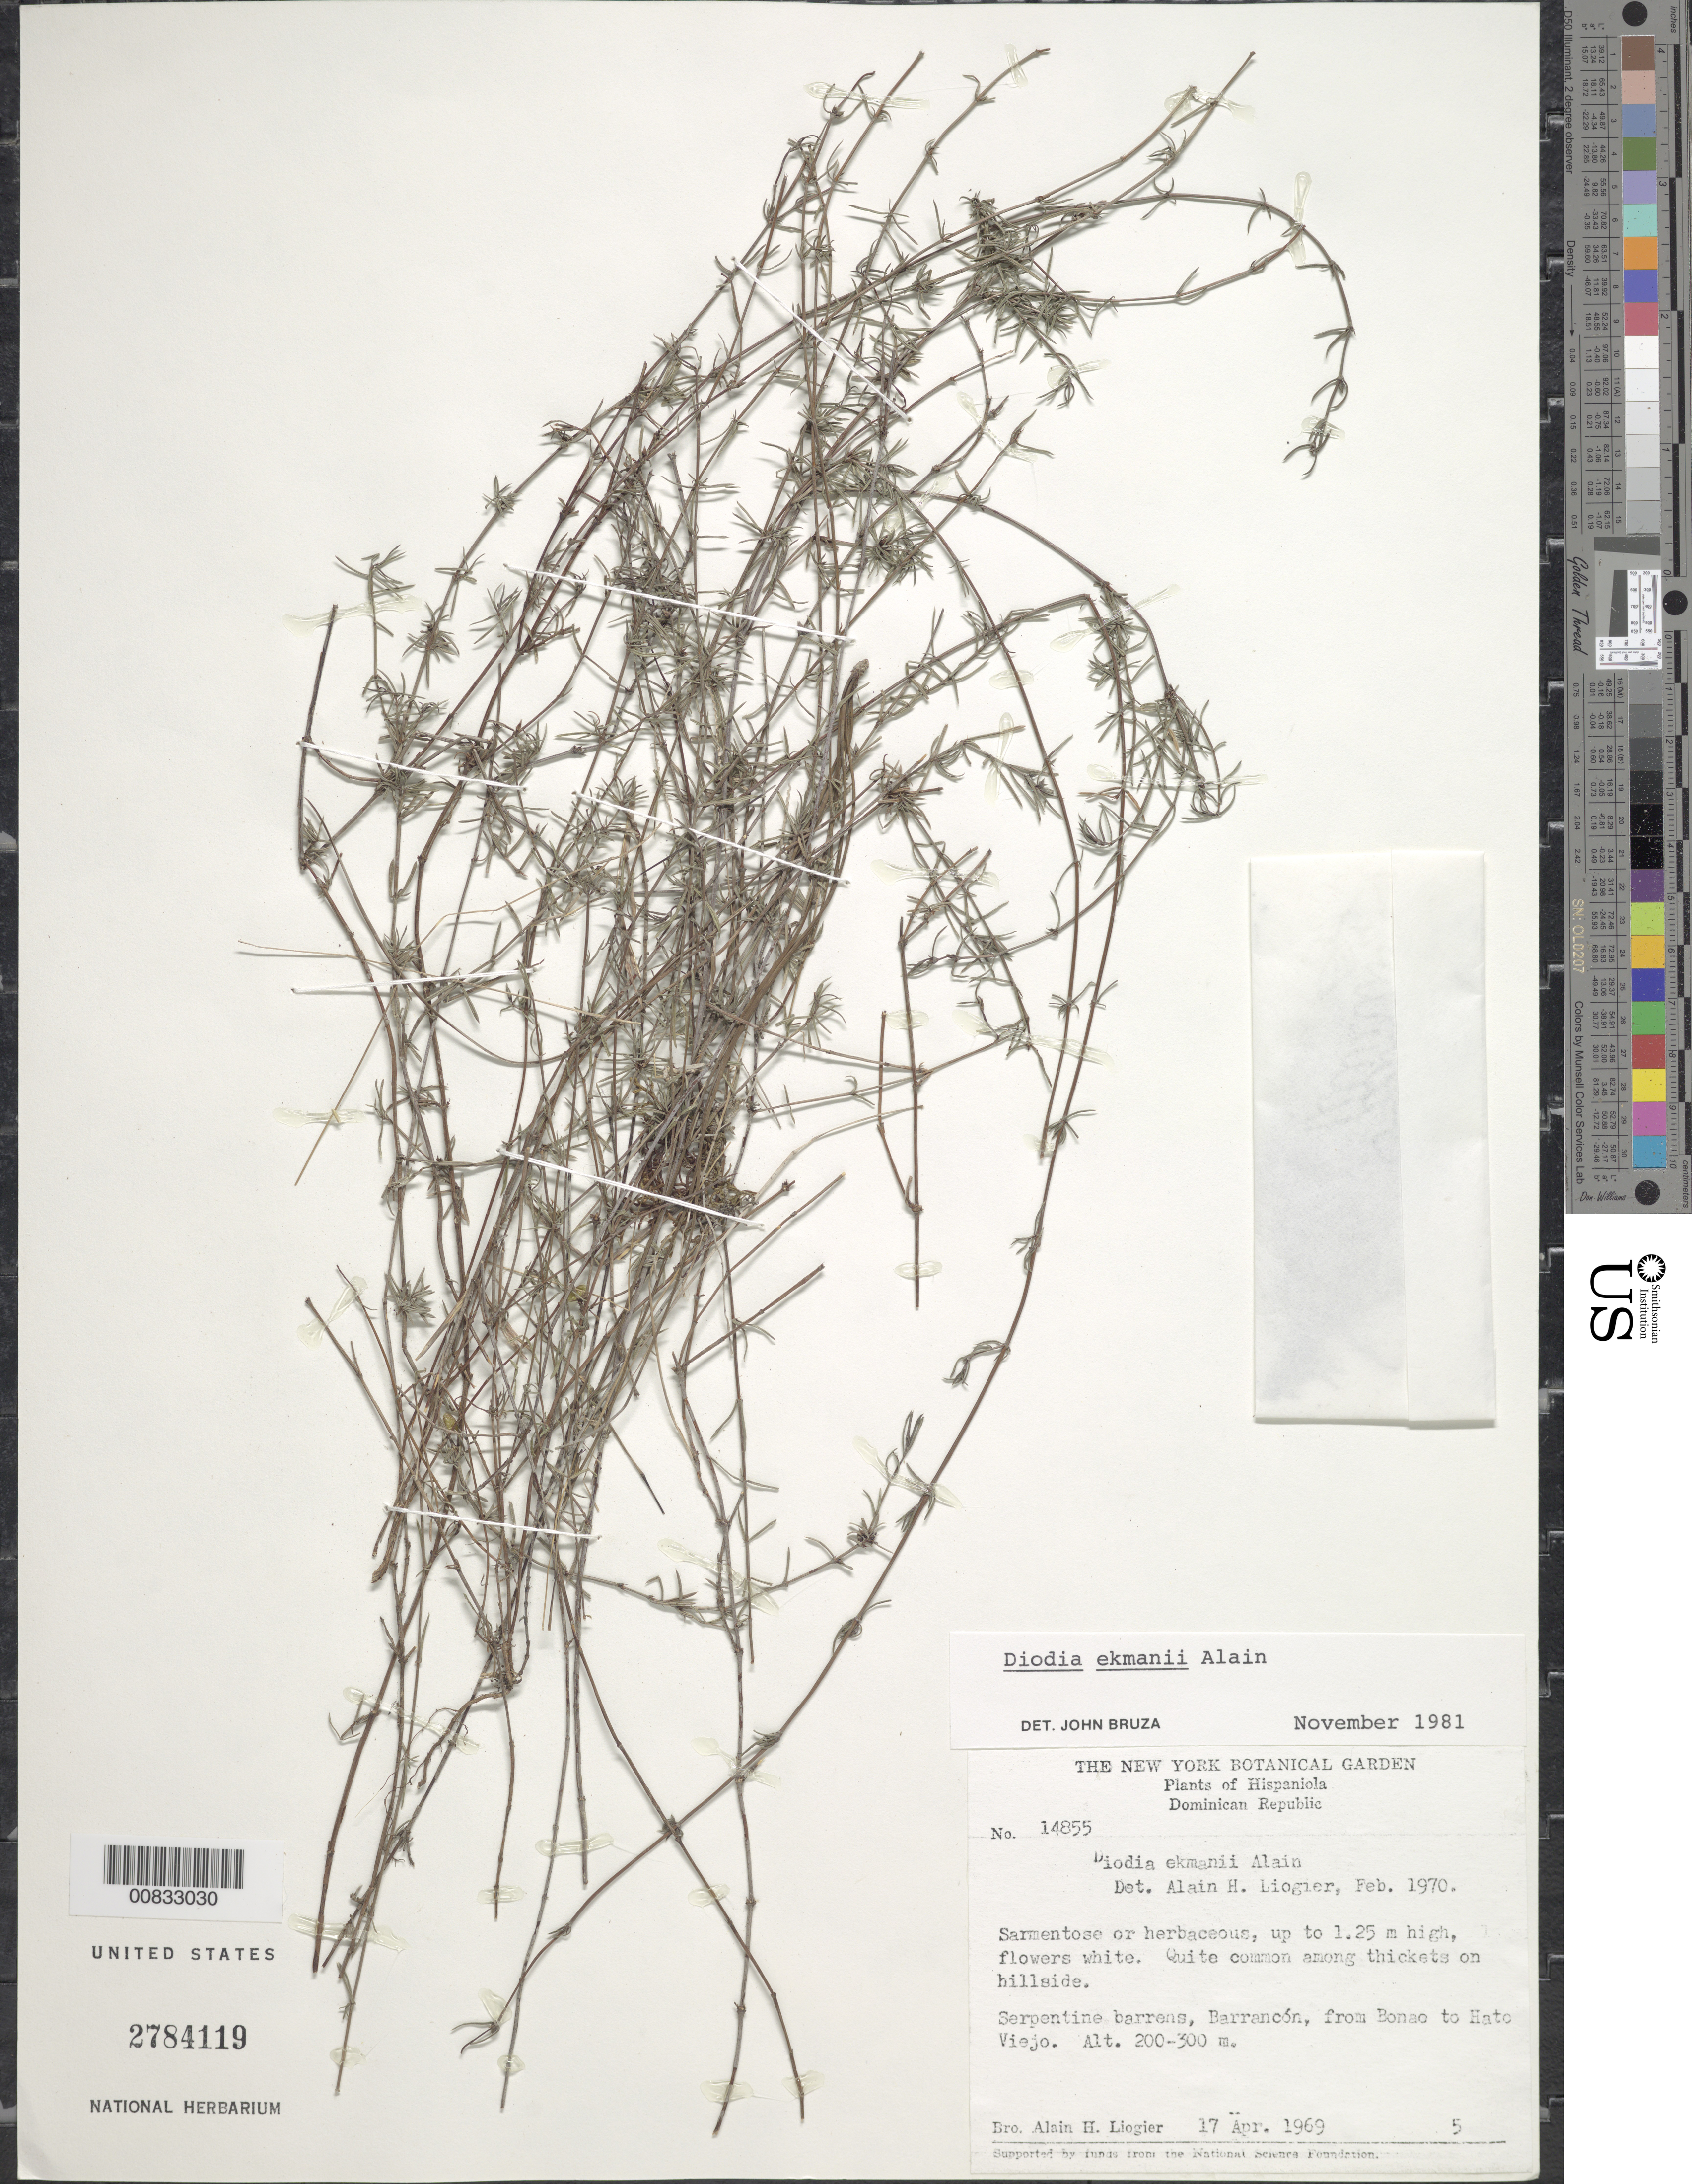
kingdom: Plantae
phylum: Tracheophyta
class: Magnoliopsida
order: Gentianales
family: Rubiaceae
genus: Diodia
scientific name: Diodia ekmanii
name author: Alain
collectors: A. H. Liogier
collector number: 14855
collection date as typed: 17 Apr 1969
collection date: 1969-04-17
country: Dominican Republic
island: Hispaniola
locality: Barrancón, from Bonao to Hato Viejo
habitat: In thickets on hllside of serpentine barrens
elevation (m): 200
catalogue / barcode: US 2784119